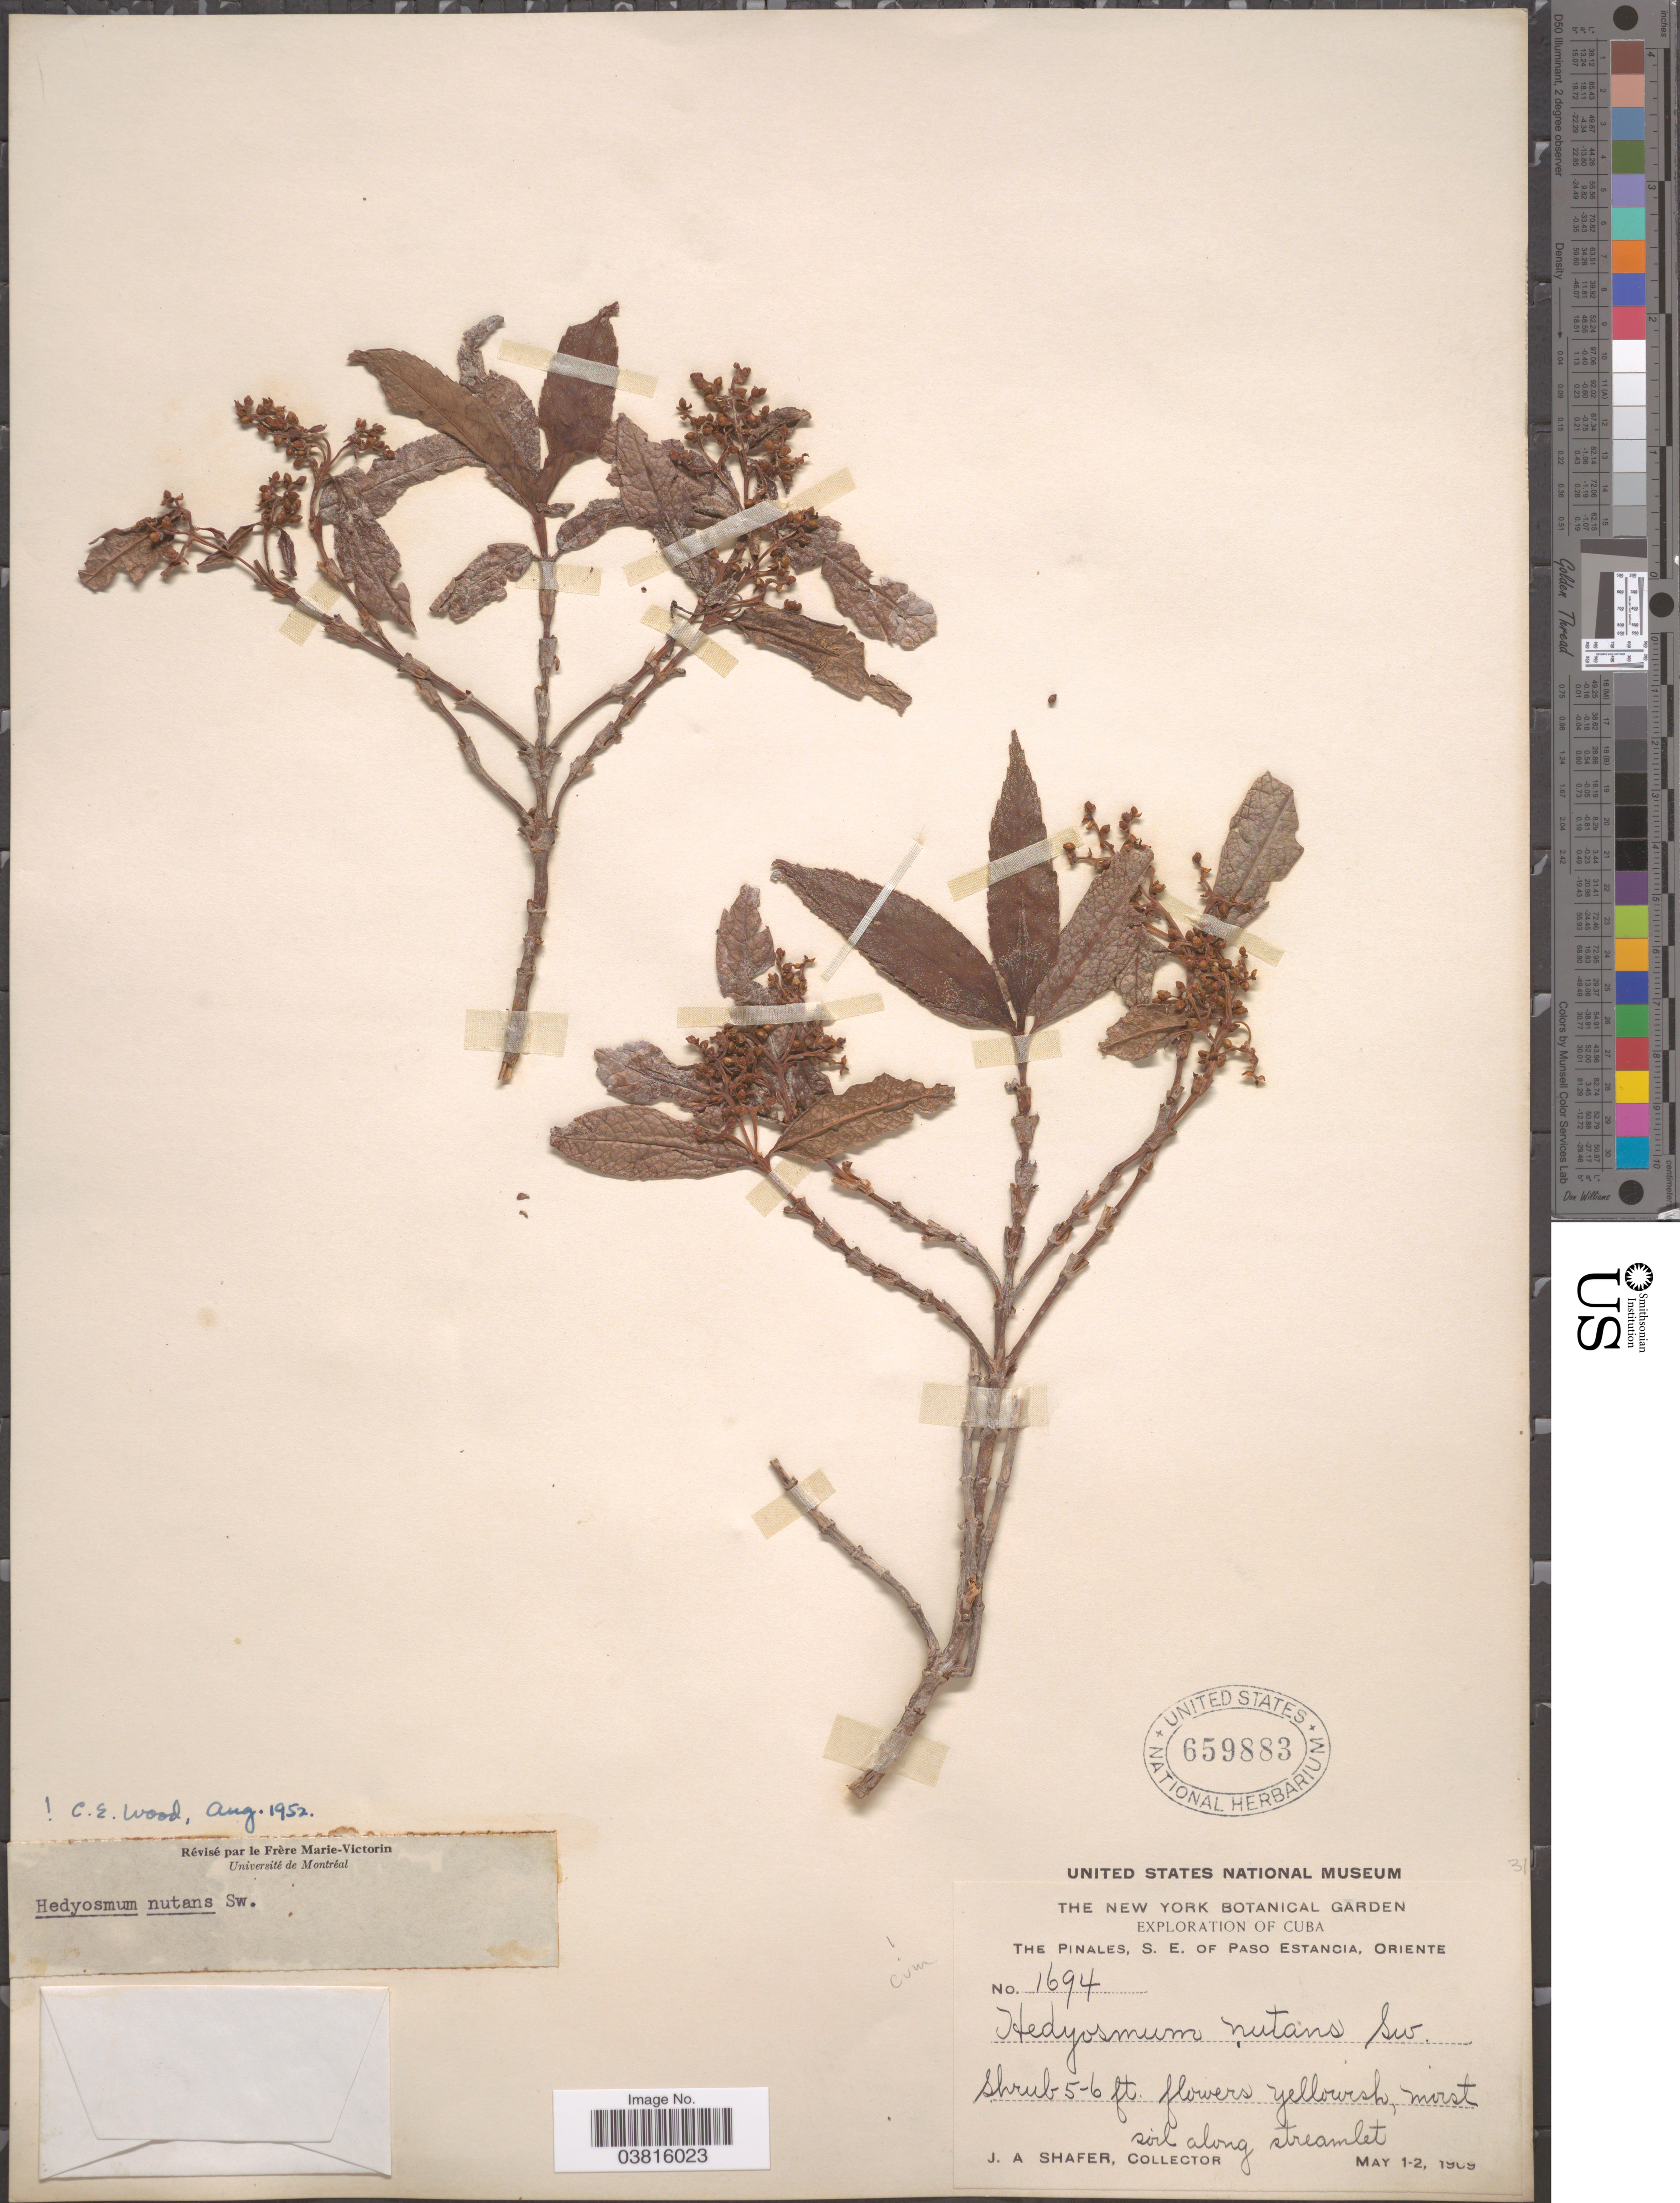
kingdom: Plantae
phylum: Tracheophyta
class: Magnoliopsida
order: Chloranthales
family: Chloranthaceae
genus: Hedyosmum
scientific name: Hedyosmum nutans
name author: Sw.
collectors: J. A. Shafer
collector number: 1694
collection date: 1909-05-01/1909-05-02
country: Cuba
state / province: Oriente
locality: The Pinales, S.E. of Paso Estancia.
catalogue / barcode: US 659883